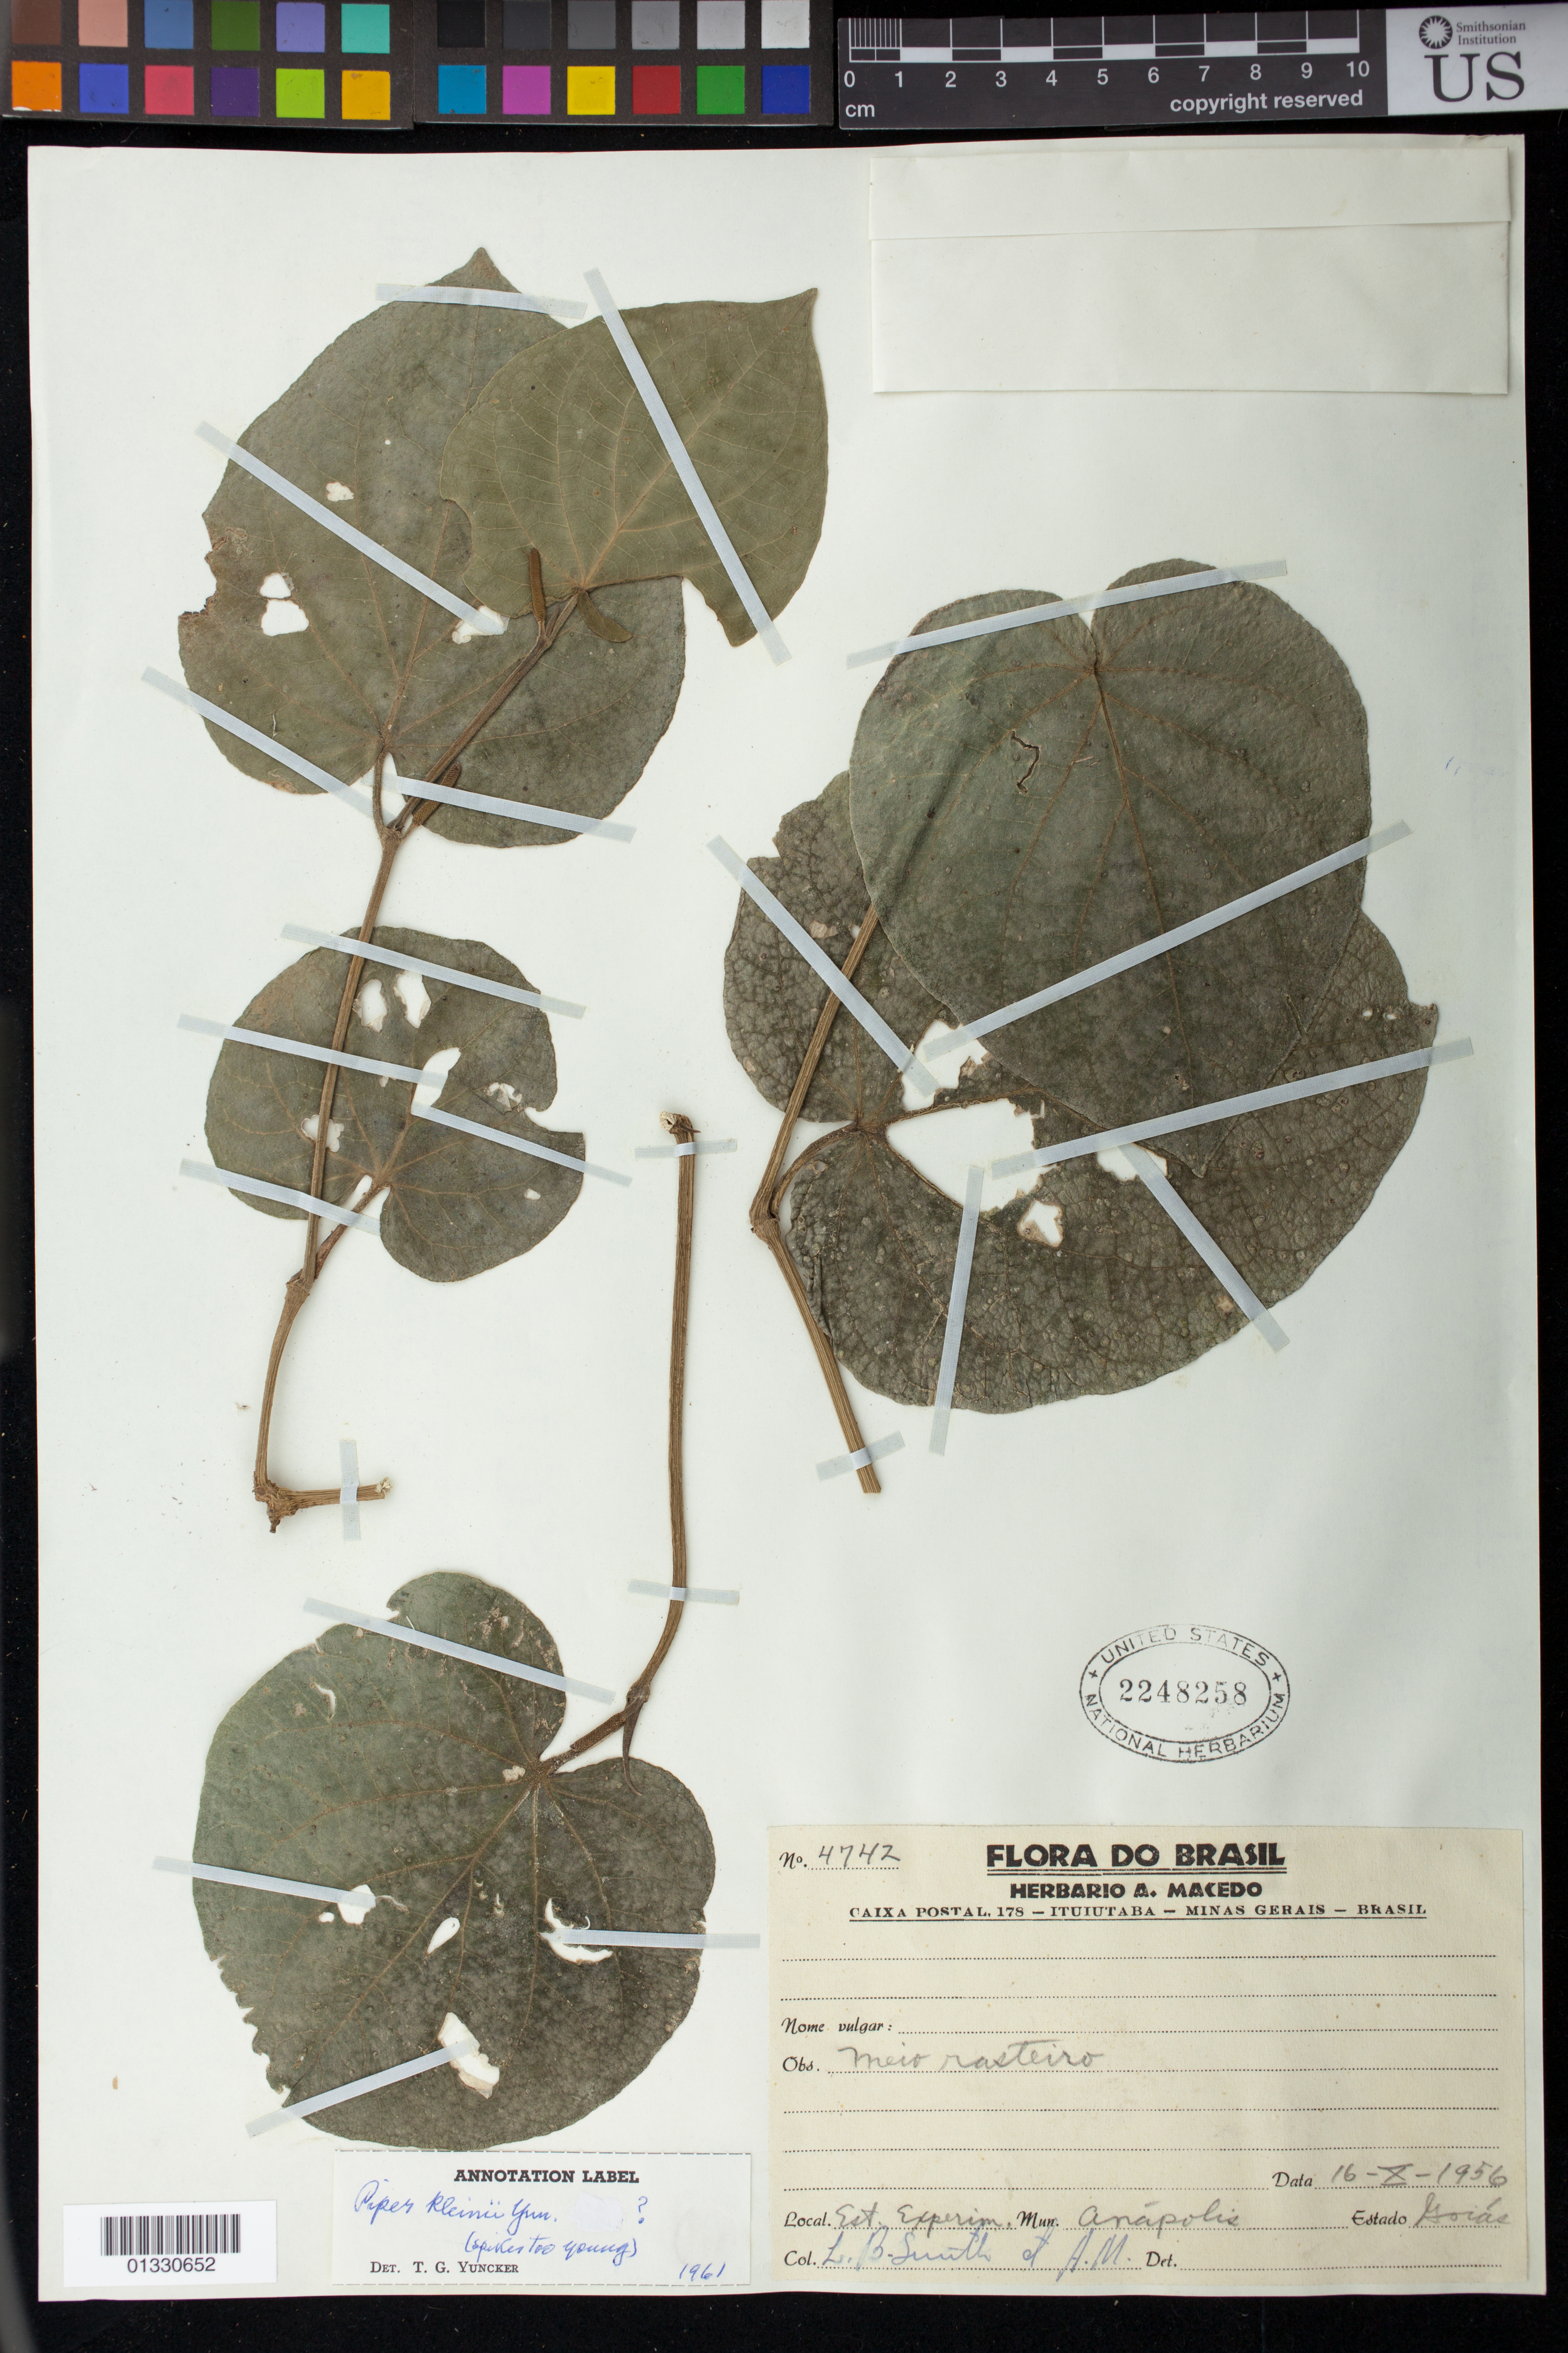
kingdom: Plantae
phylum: Tracheophyta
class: Magnoliopsida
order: Piperales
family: Piperaceae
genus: Piper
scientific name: Piper kleinii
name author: Yunck.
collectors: L. Smith & A. Macedo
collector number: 4742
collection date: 1956-10-16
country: Brazil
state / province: Goiás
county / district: Anápolis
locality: Est. Experim.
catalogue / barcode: US 2248258